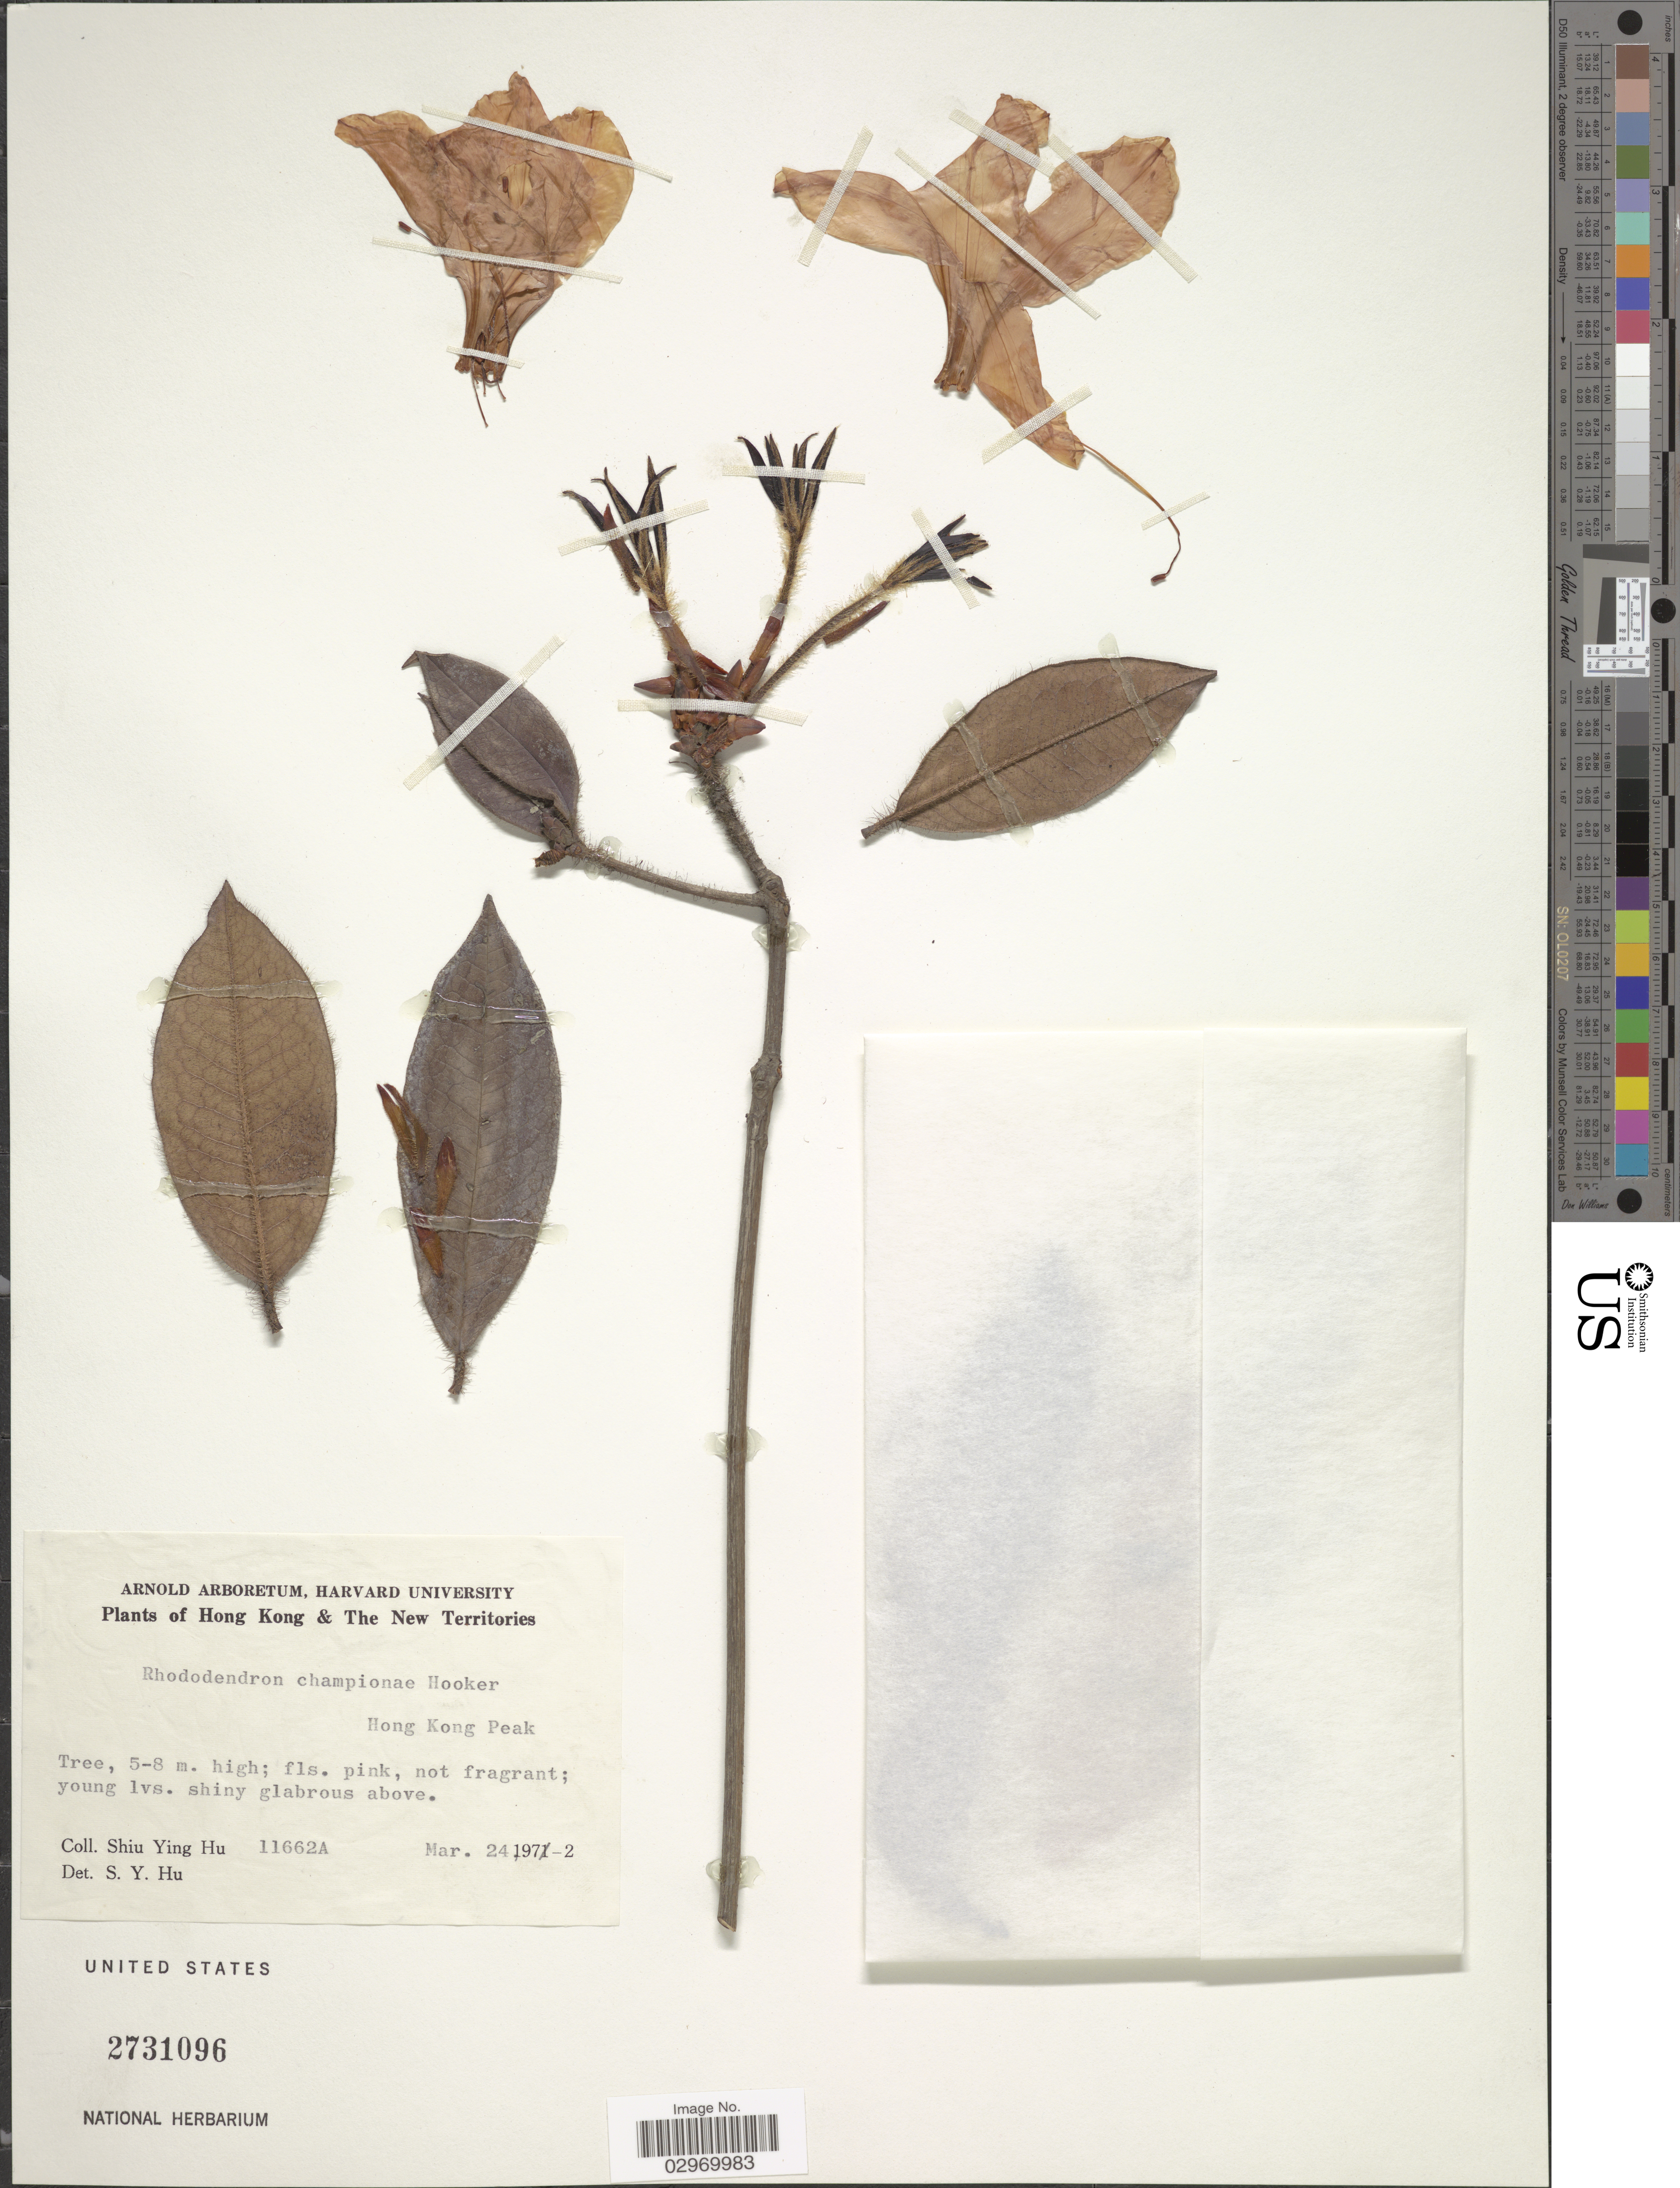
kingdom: Plantae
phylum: Tracheophyta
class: Magnoliopsida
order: Ericales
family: Ericaceae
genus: Rhododendron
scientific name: Rhododendron championiae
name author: Hook.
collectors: S. Y. Hu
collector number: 11662A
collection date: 1972-03-24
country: China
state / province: Hong Kong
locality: Hong Kong Peak.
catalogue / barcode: US 2731096